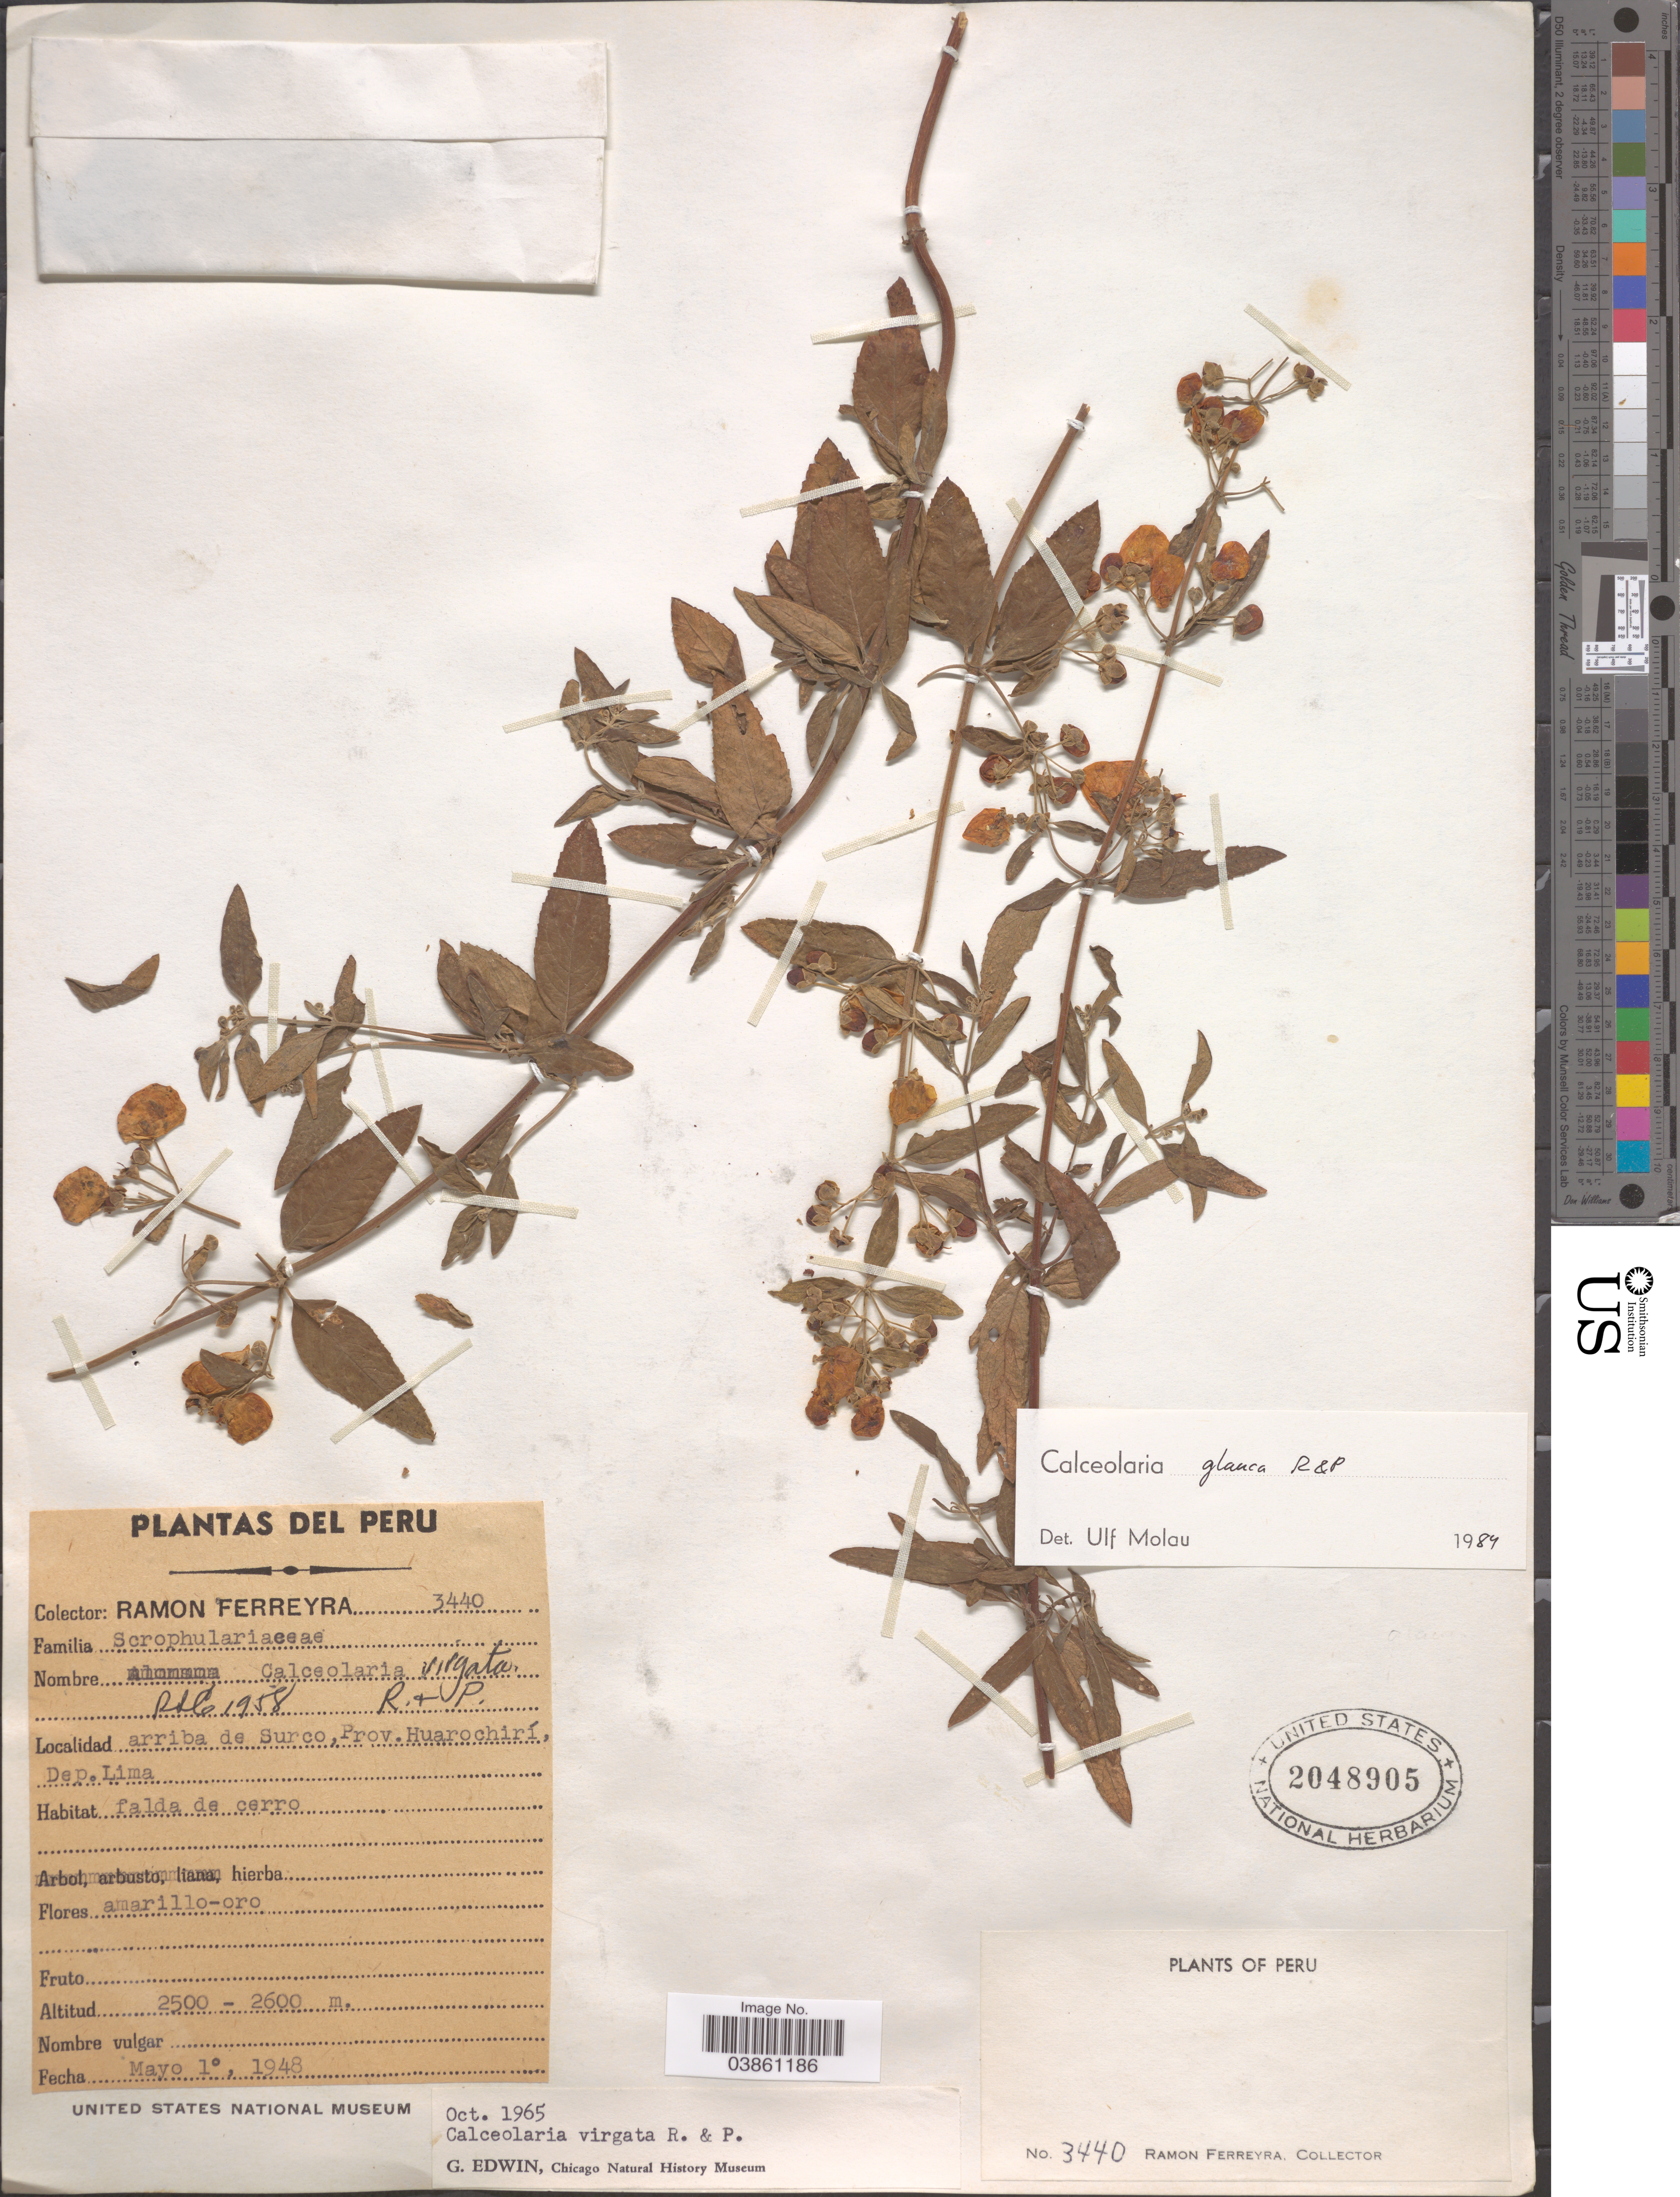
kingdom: Plantae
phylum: Tracheophyta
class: Magnoliopsida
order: Lamiales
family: Calceolariaceae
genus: Calceolaria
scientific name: Calceolaria glauca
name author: Ruiz & Pav.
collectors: R. A. Ferreyra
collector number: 3440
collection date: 1948-05-01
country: Peru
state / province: Lima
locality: Arriba de Surco, Prov. Huarochirí, Dep. Lima.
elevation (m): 2500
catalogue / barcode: US 2048905